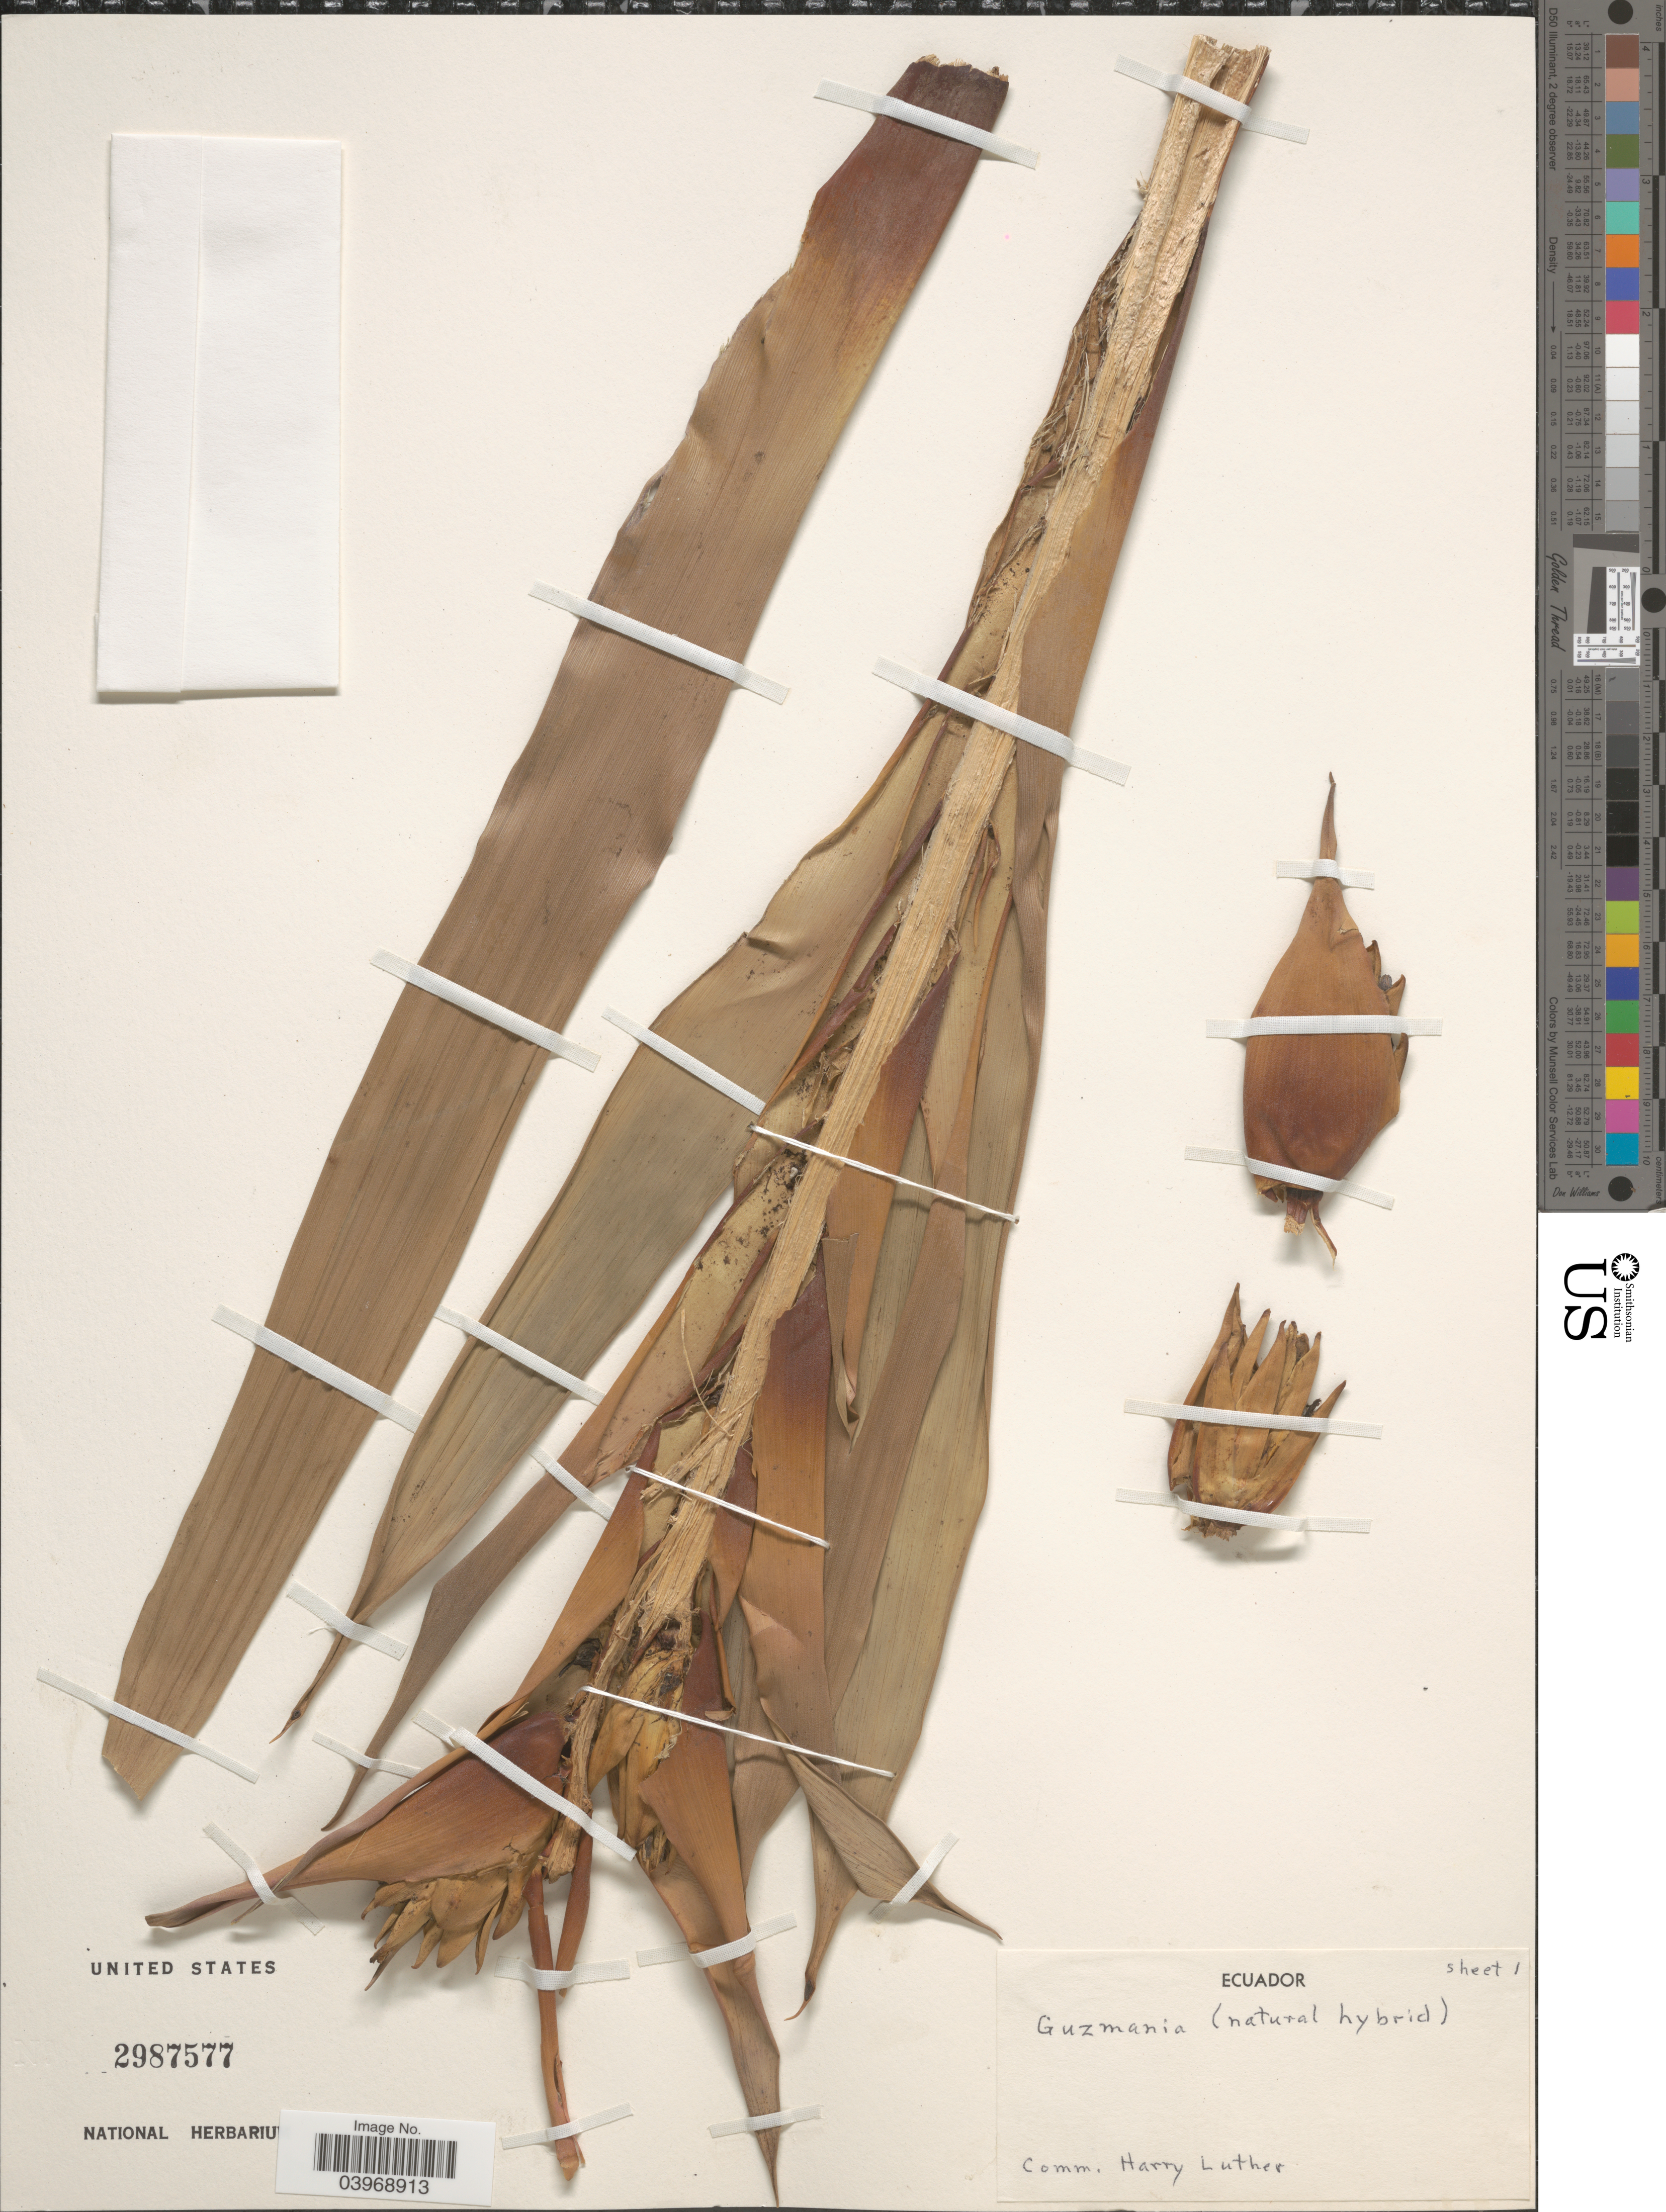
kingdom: Plantae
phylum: Tracheophyta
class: Liliopsida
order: Poales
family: Bromeliaceae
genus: Guzmania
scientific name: Guzmania sp.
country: Ecuador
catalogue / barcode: US 2987577